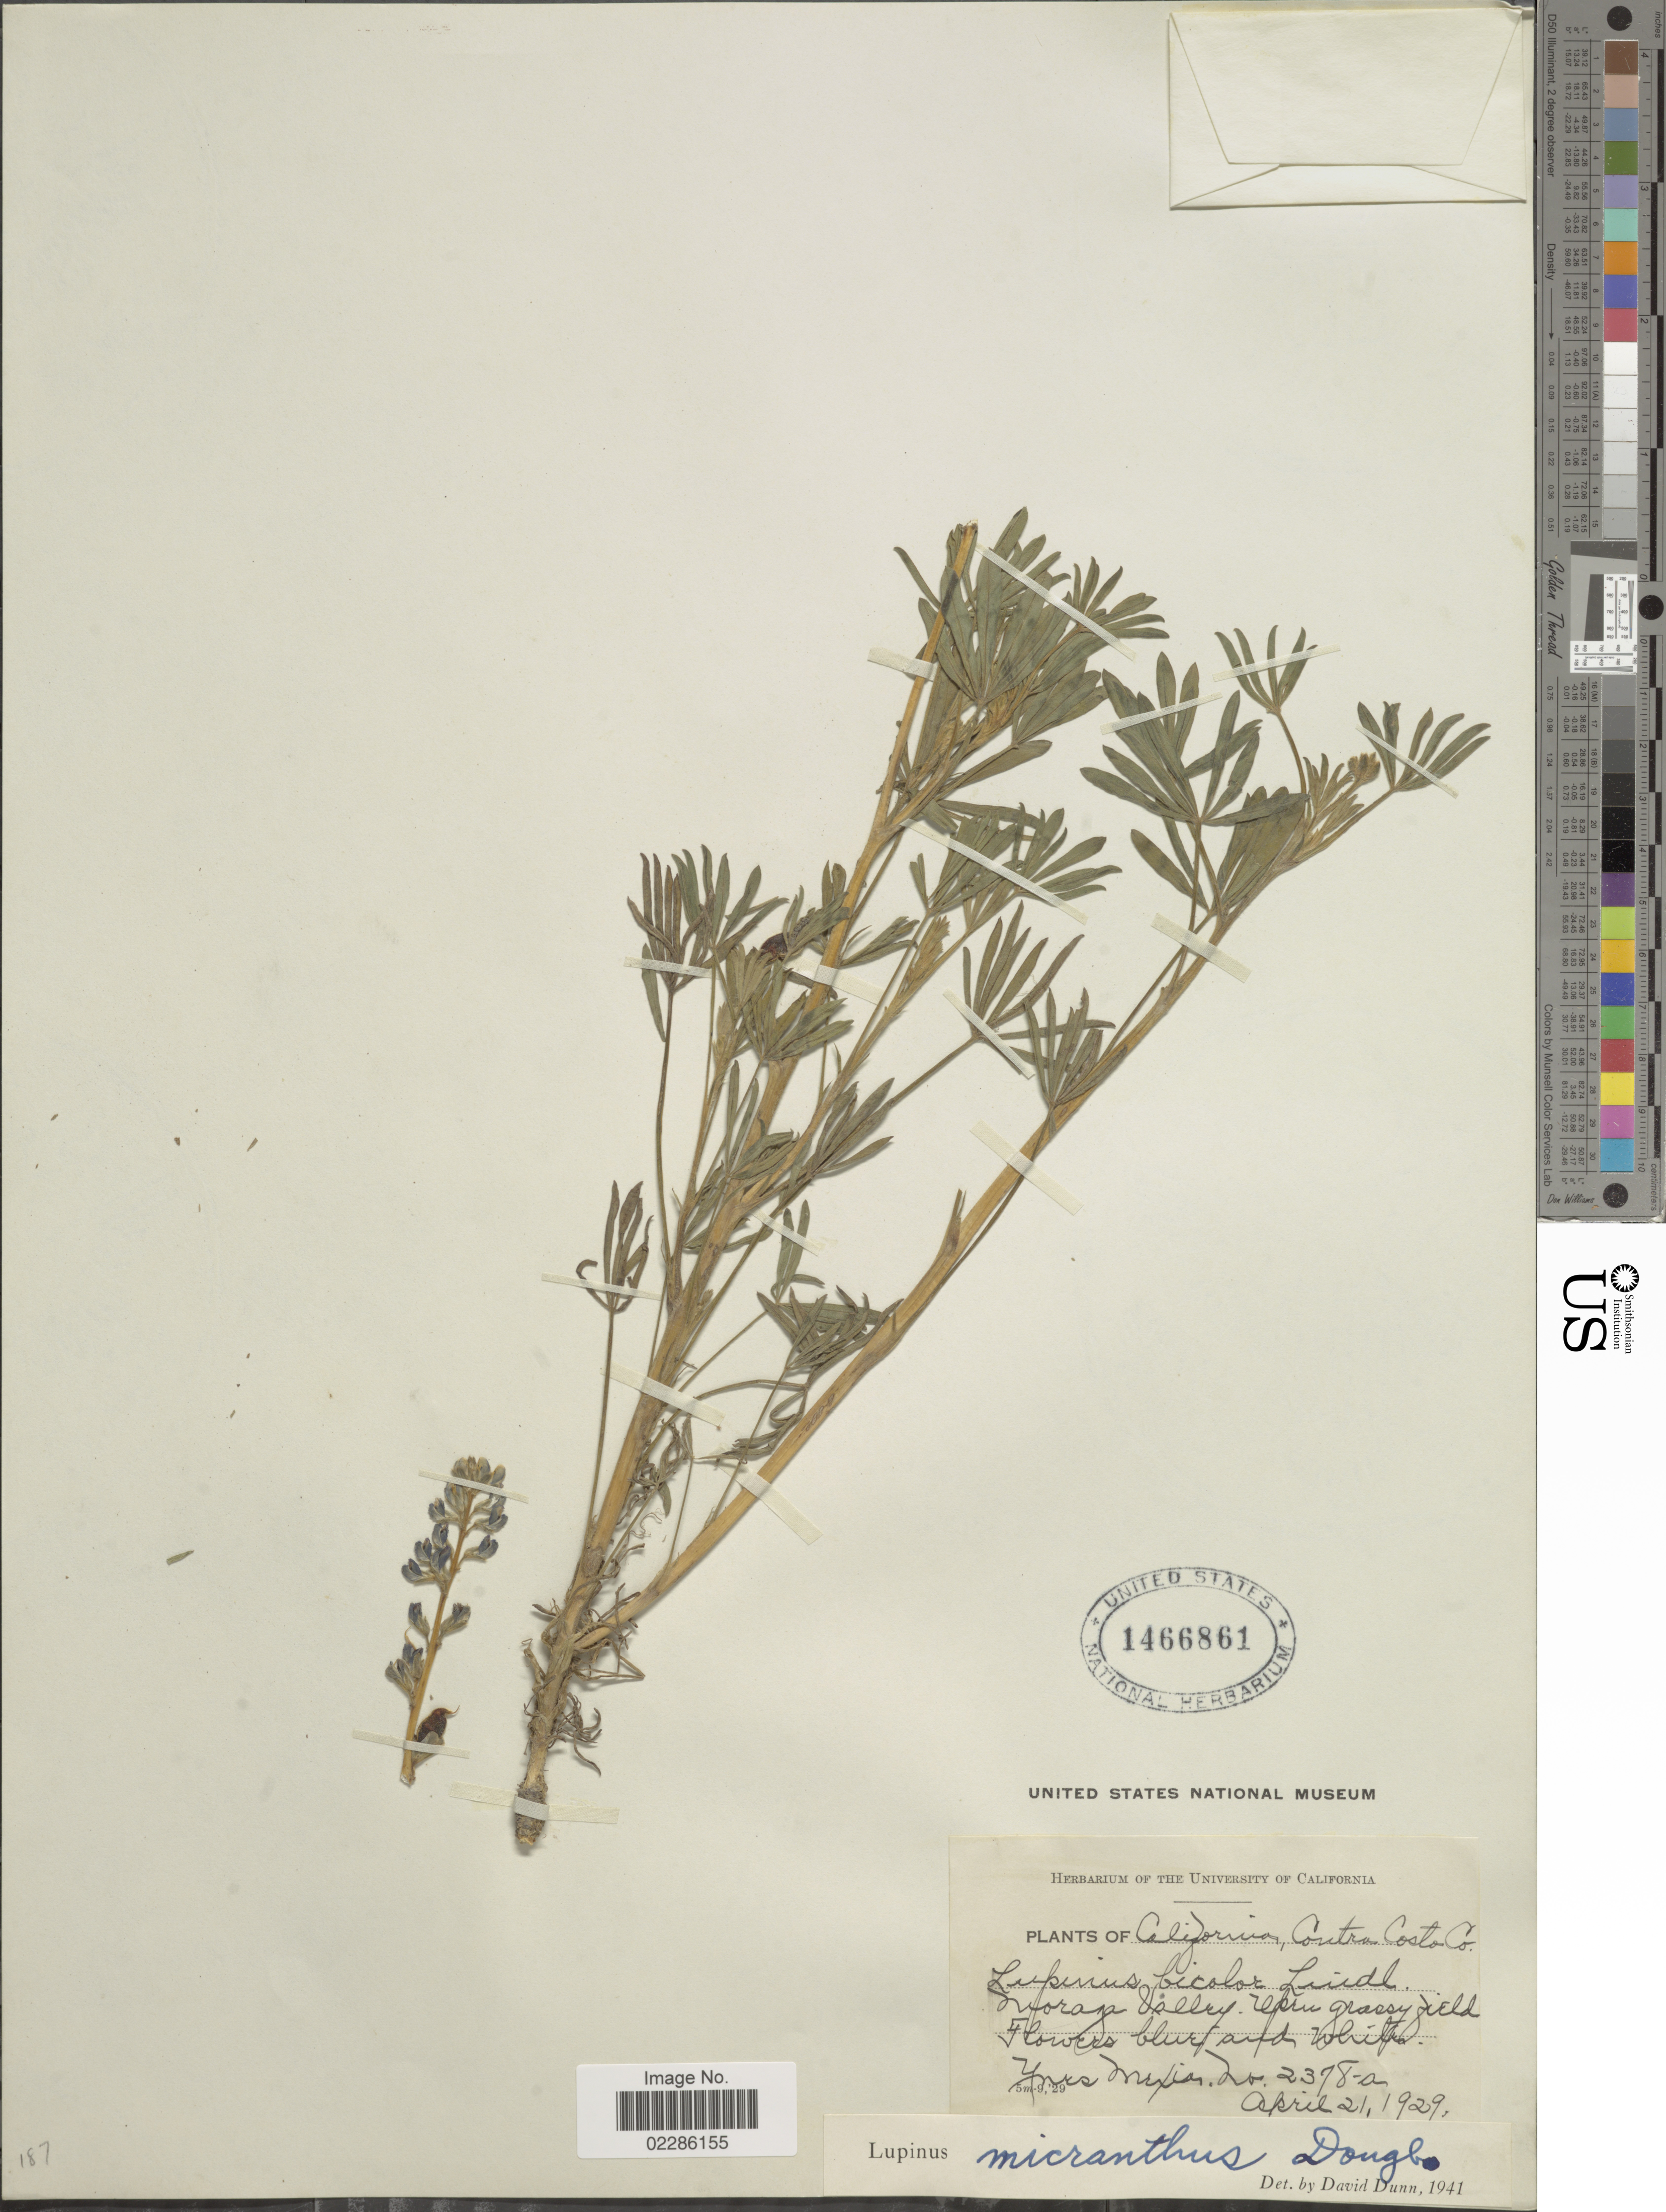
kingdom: Plantae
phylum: Tracheophyta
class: Magnoliopsida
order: Fabales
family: Fabaceae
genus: Lupinus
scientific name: Lupinus micranthus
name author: Douglas ex Lindl.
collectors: Y. Mexia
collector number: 2378a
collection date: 1929-04-21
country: United States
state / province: California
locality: Contra Costa Co, Moraga Valley, Open grassy field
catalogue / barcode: US 1466861